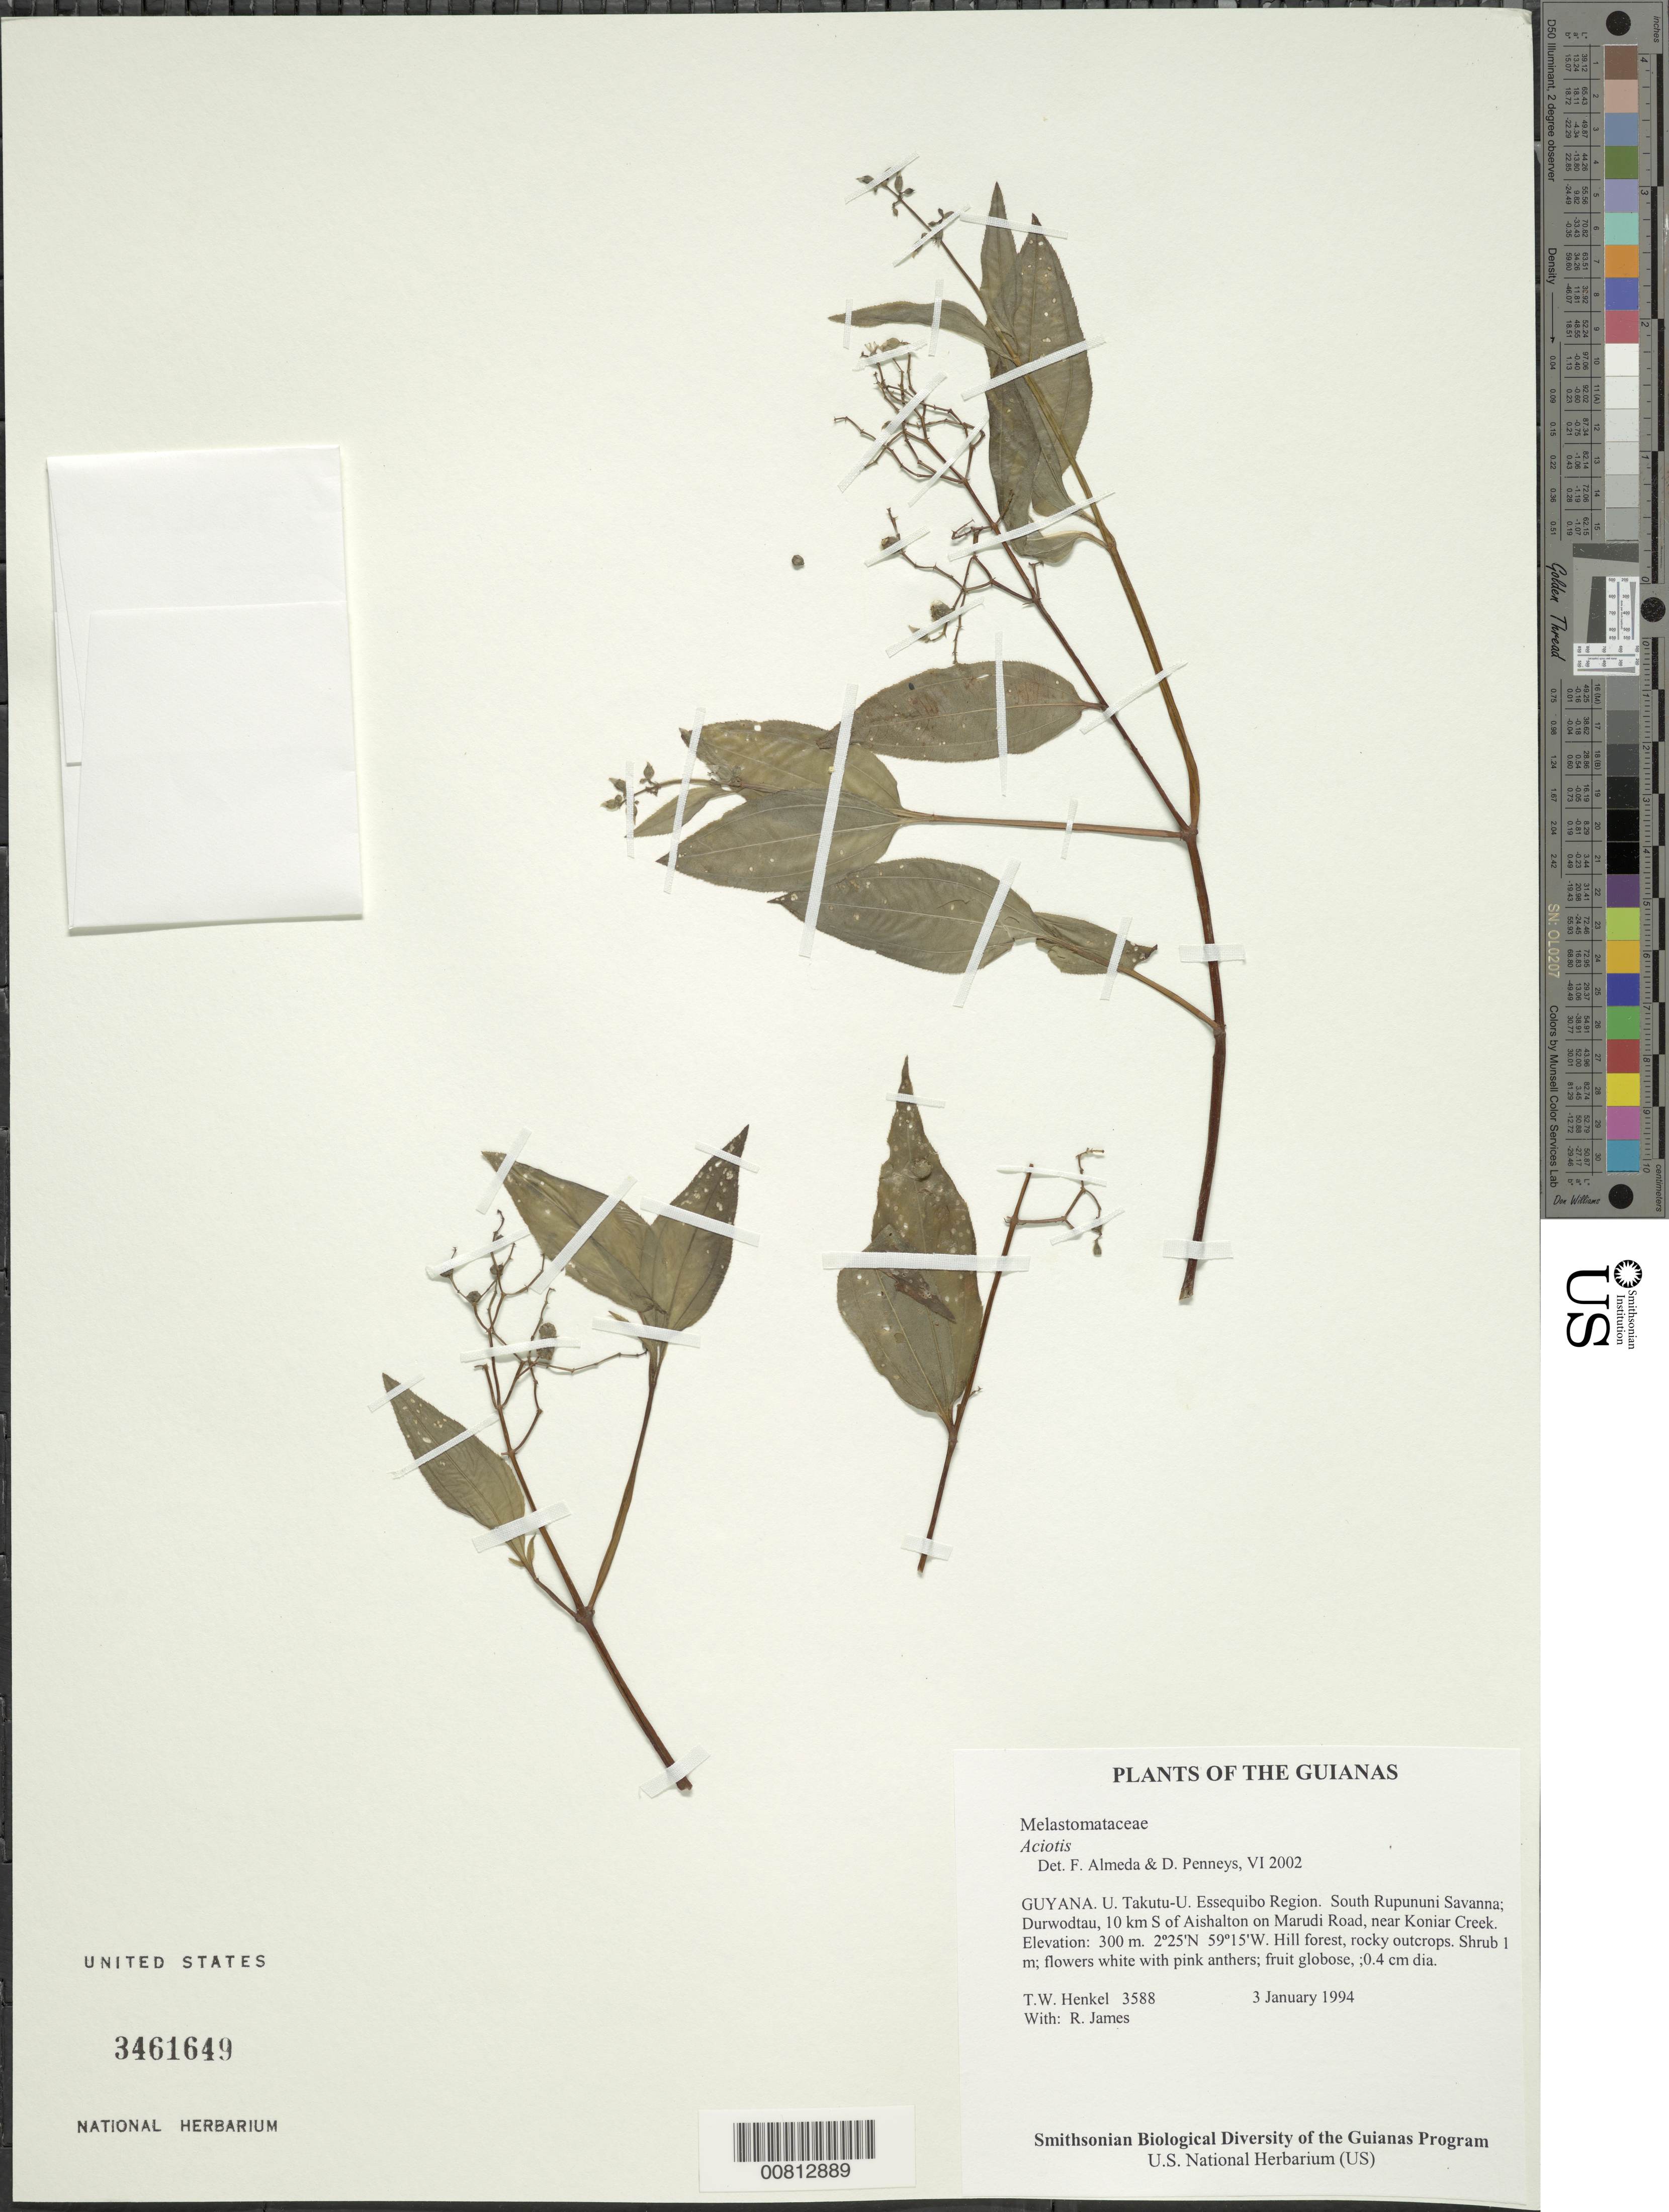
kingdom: Plantae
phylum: Tracheophyta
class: Magnoliopsida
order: Myrtales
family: Melastomataceae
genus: Aciotis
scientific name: Aciotis purpurascens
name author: (Aubl.) Triana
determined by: Nunes da Silva, Diego, (RB), Jardim Botanico do Rio de Janeiro - Herbario (BRAZIL)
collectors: T. Henkel & R. James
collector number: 3588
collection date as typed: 3 January 1994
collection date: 1994-01-03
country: Guyana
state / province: U. Takutu-U. Essequibo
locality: South Rupununi Savanna; Durwodtau, 10 km S of Aishalton on Marudi Road, near Koniar Creek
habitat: Hill forest, rocky outcrops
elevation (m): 300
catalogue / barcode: US 3461649